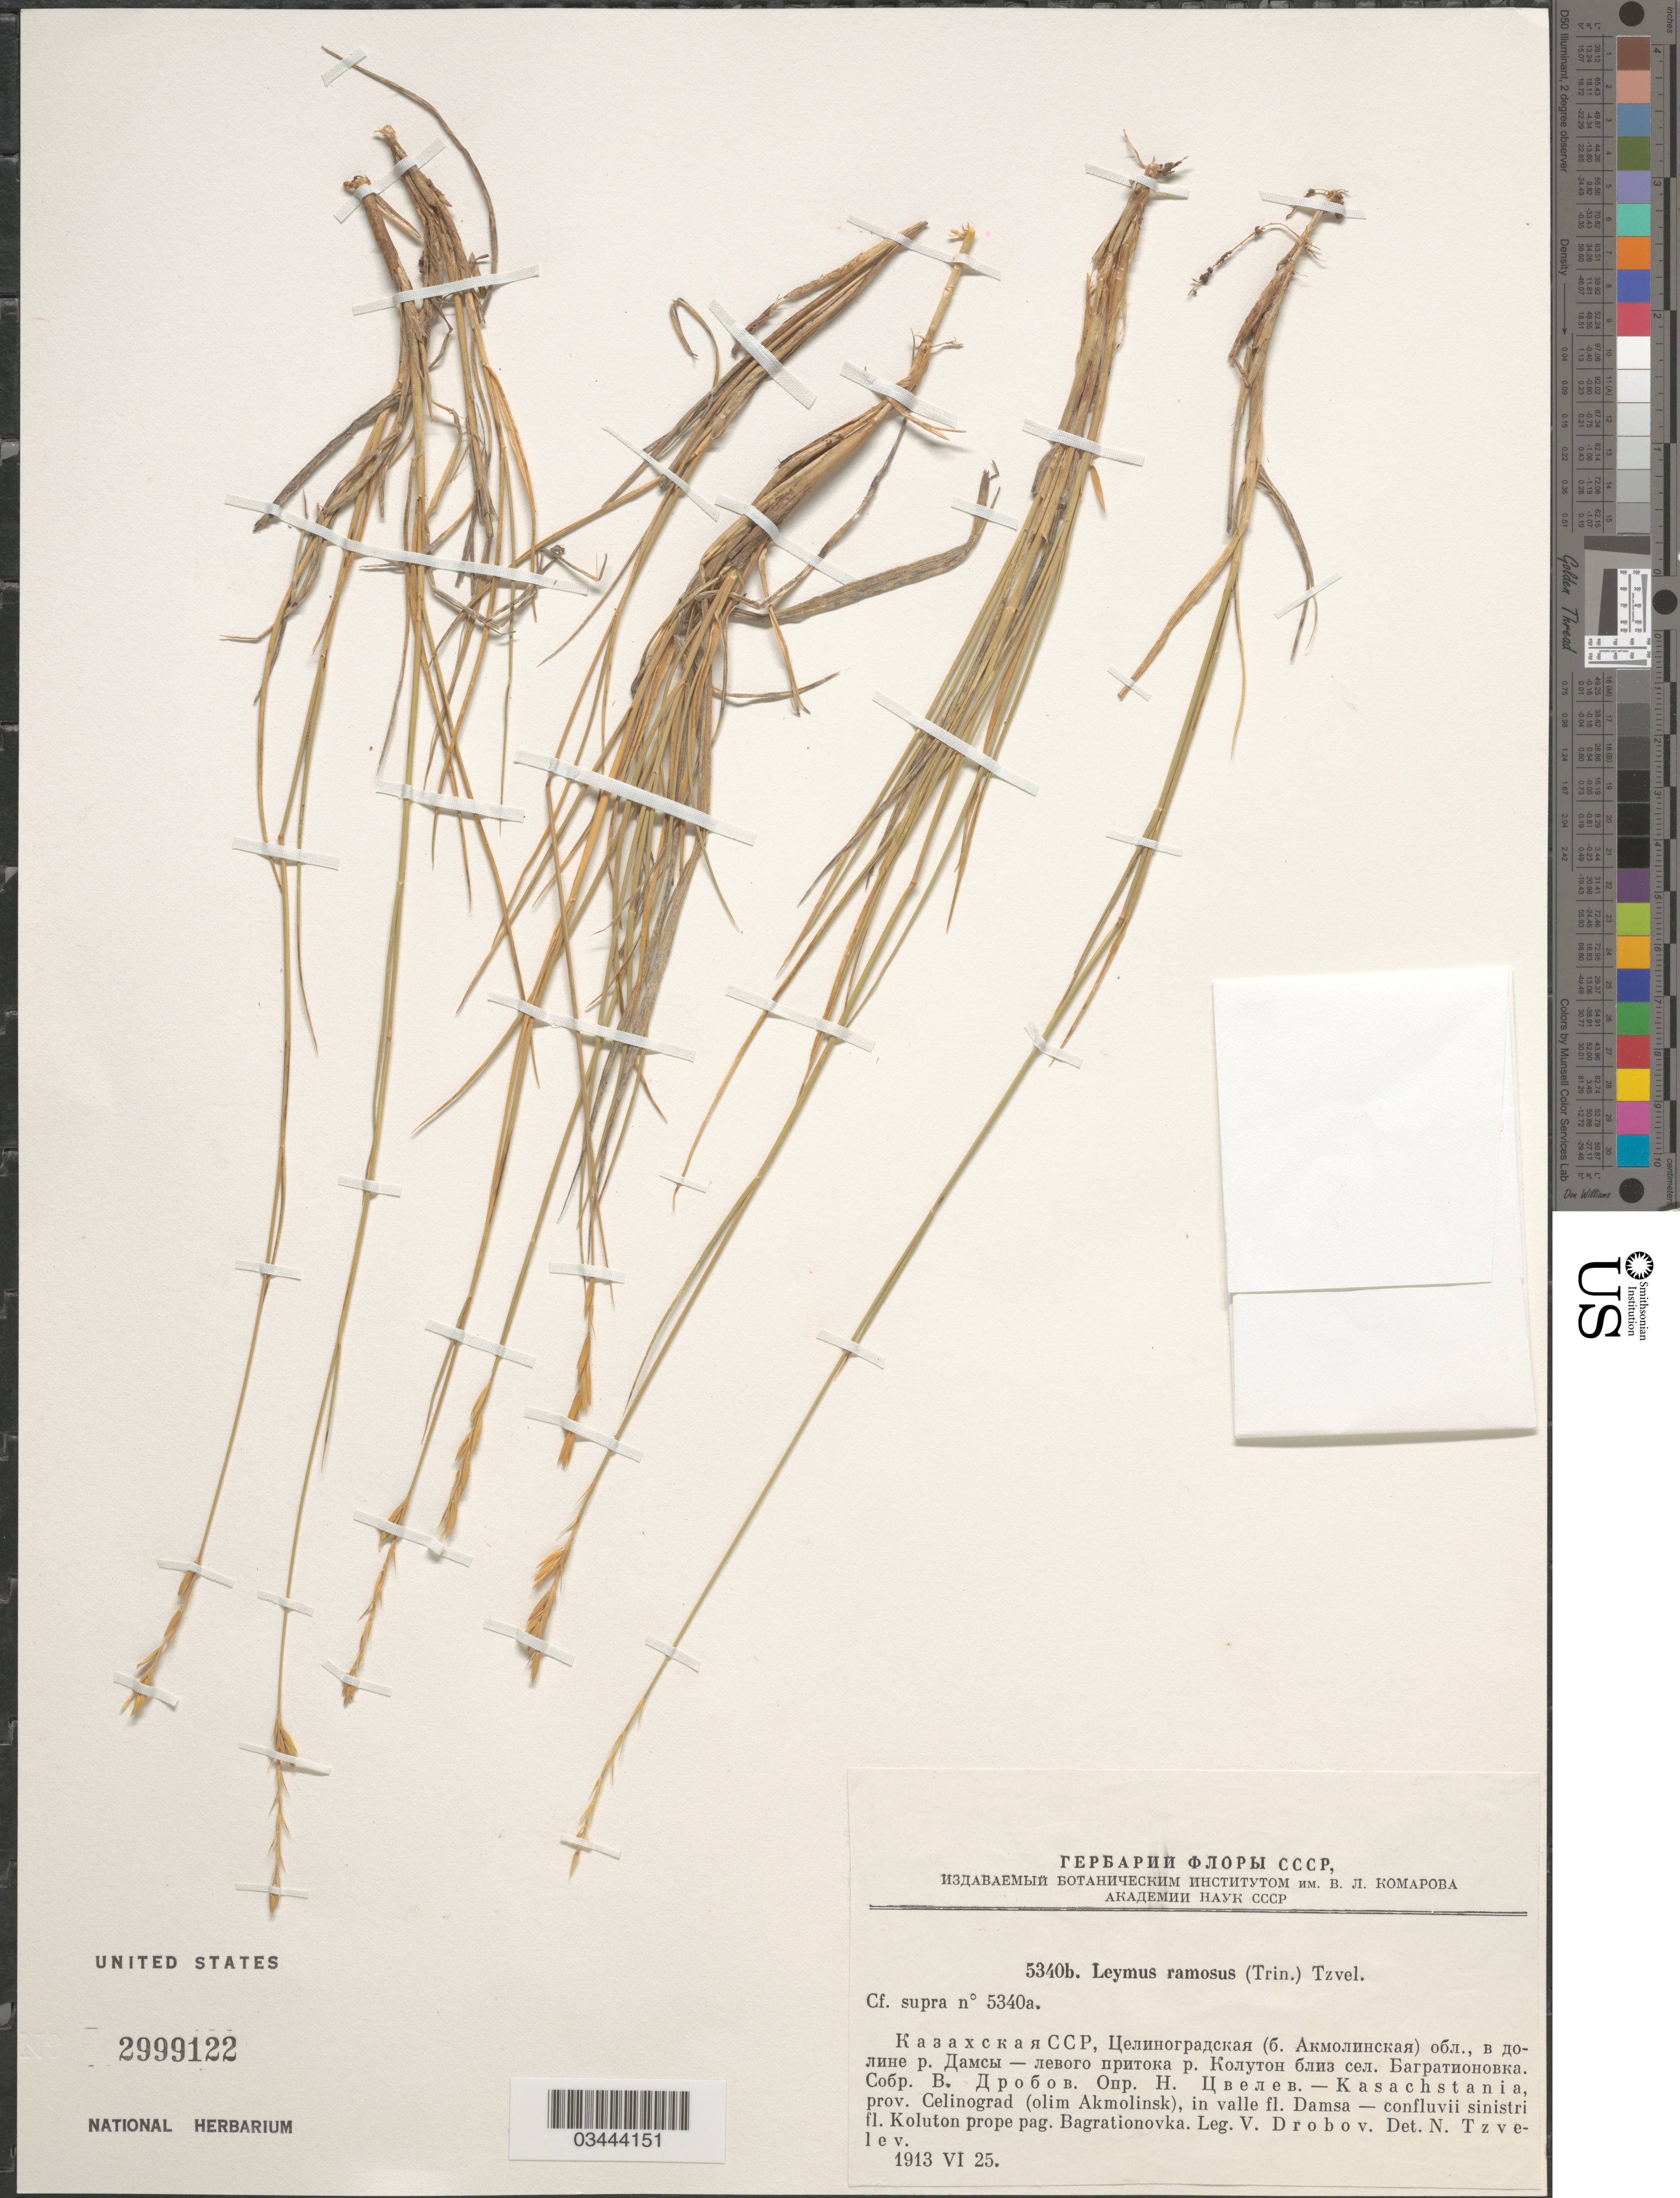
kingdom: Plantae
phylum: Tracheophyta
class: Liliopsida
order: Poales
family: Poaceae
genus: Leymus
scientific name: Leymus racemosus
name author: (Lam.) Tzvelev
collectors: V. Drobov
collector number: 5340b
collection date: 1913-06-25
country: Kazakhstan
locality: Kasachstania, prov. Celinograd (olim Akmolinsk), in valle fl. Damsa - confluvii sinistri fl. Koluton prope pag. Bagrationovka.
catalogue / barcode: US 2999122